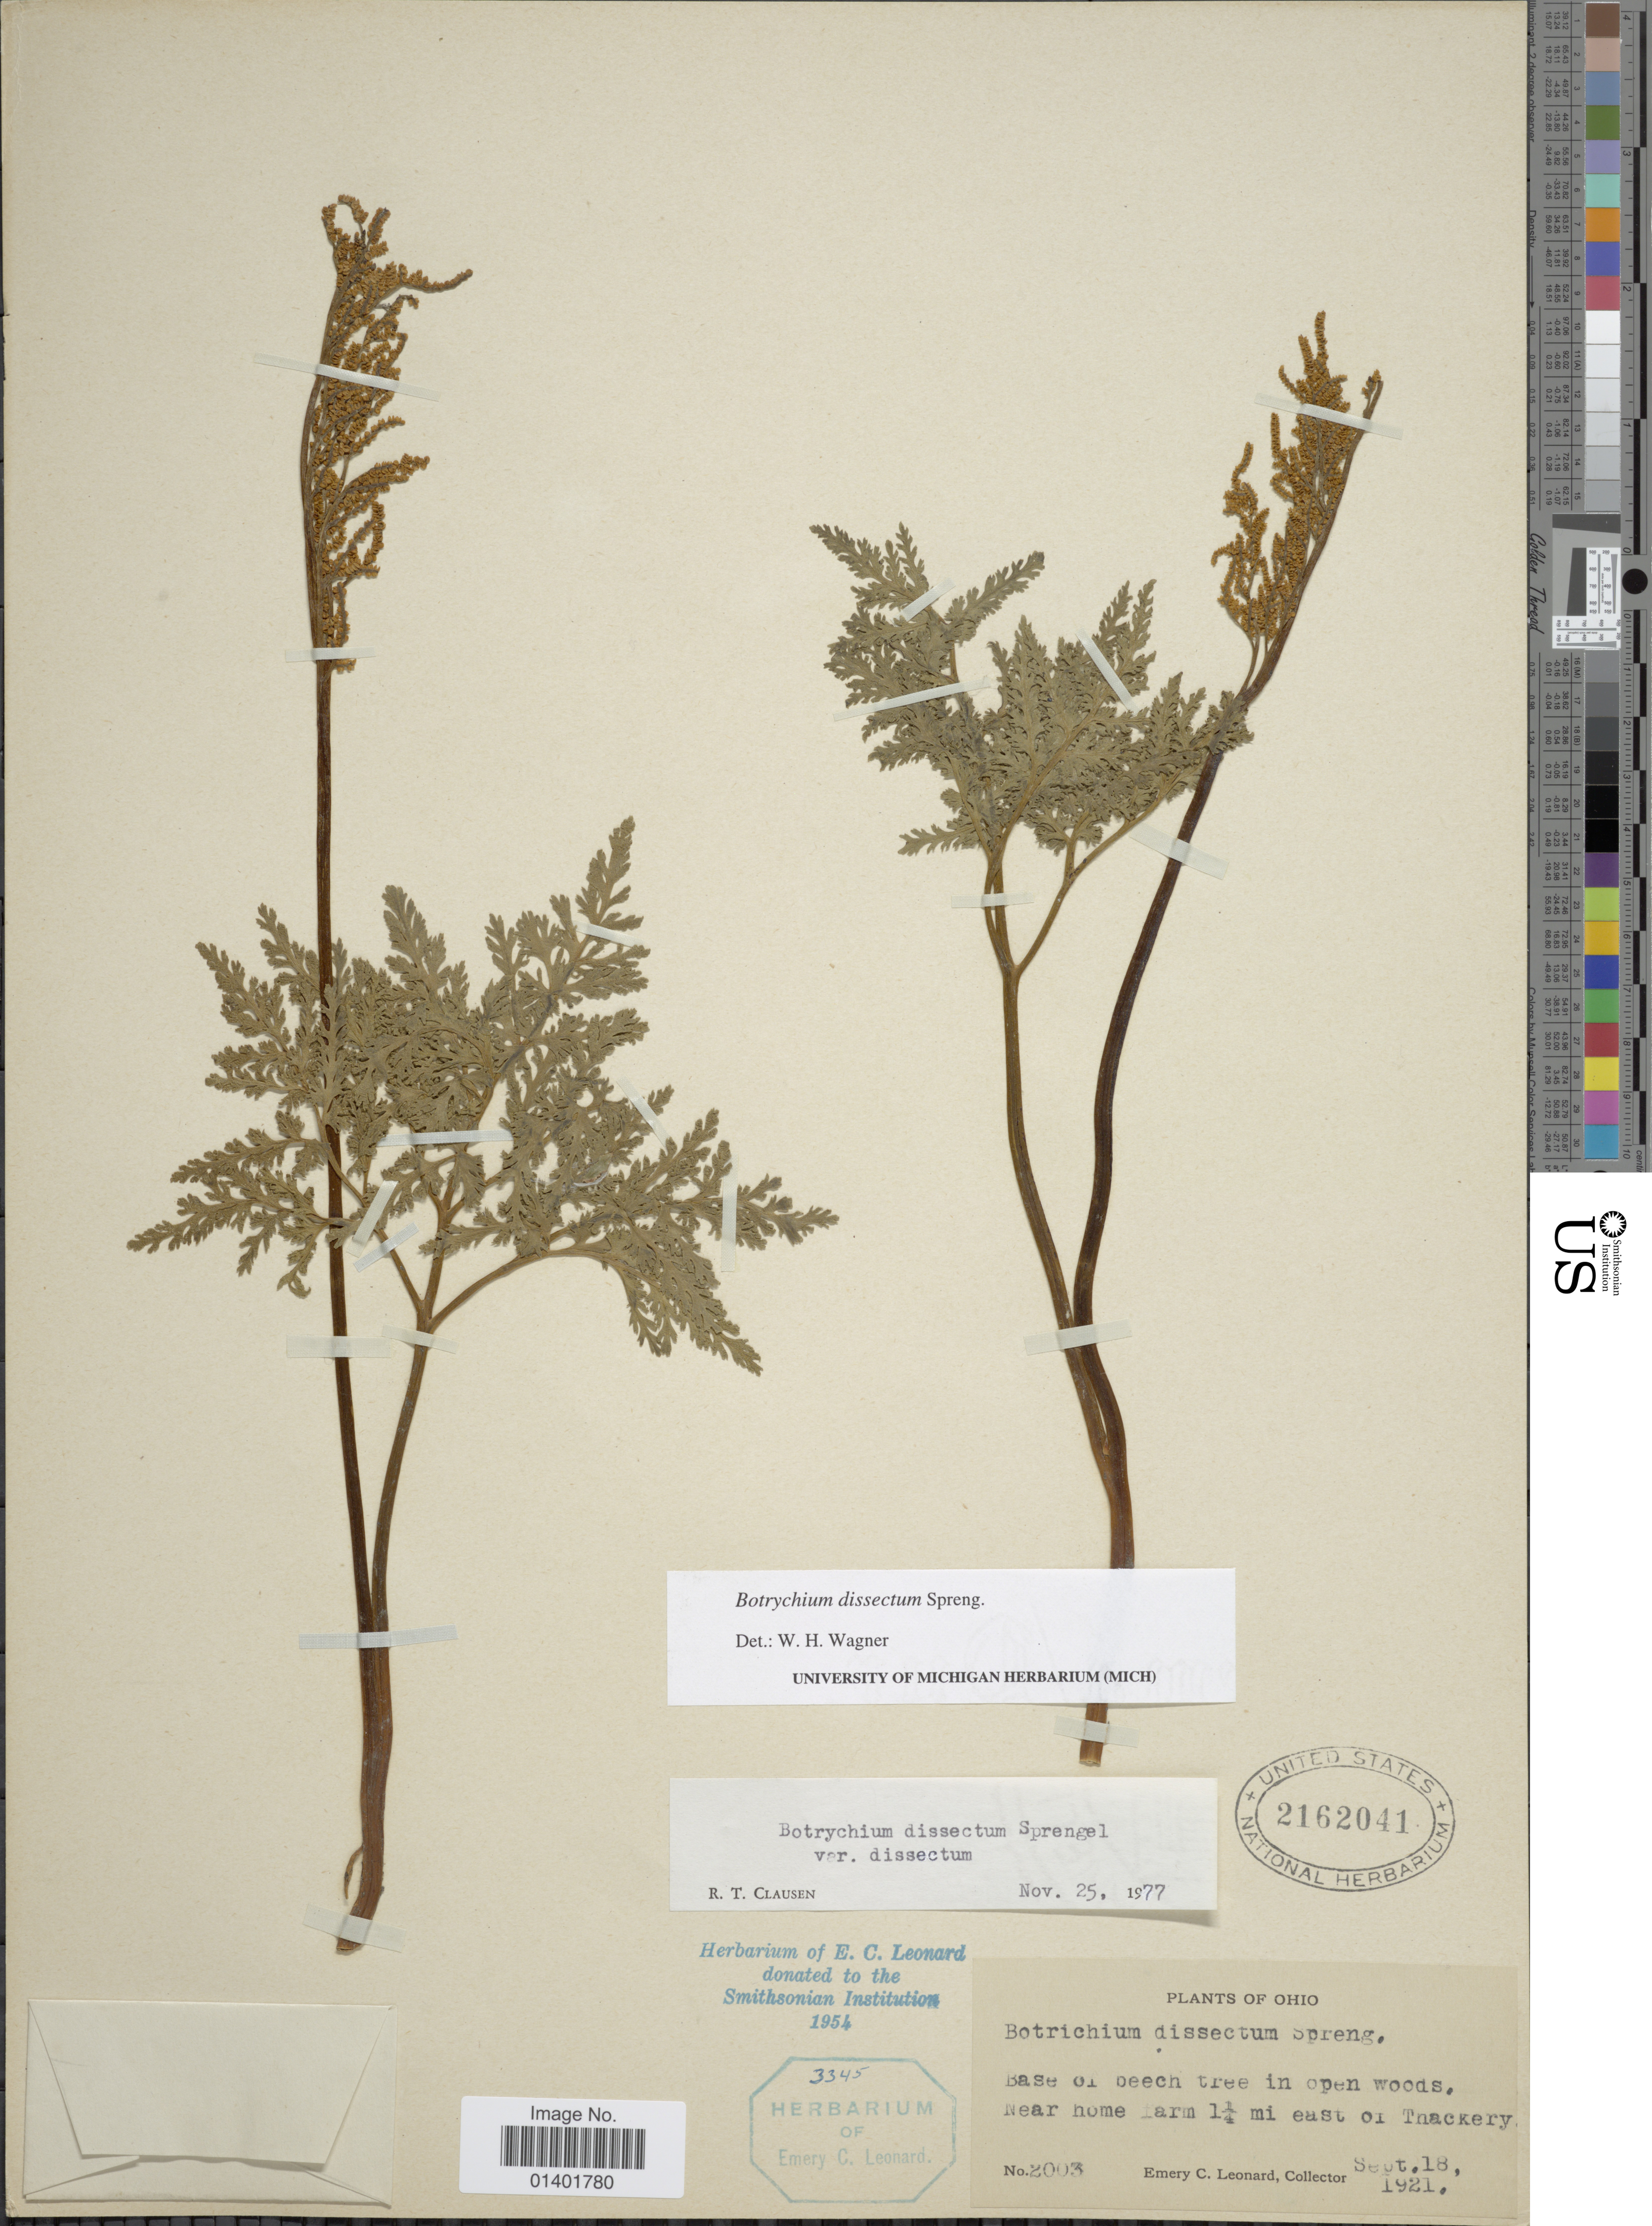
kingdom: Plantae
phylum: Tracheophyta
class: Polypodiopsida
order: Ophioglossales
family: Ophioglossaceae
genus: Botrychium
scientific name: Botrychium dissectum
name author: Spreng.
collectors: E. C. Leonard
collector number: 2003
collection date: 1921-09-18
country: United States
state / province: Ohio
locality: Base of beech tree in open woods, Near home farm 1 1/4 mi east of Thackery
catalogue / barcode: US 2162041